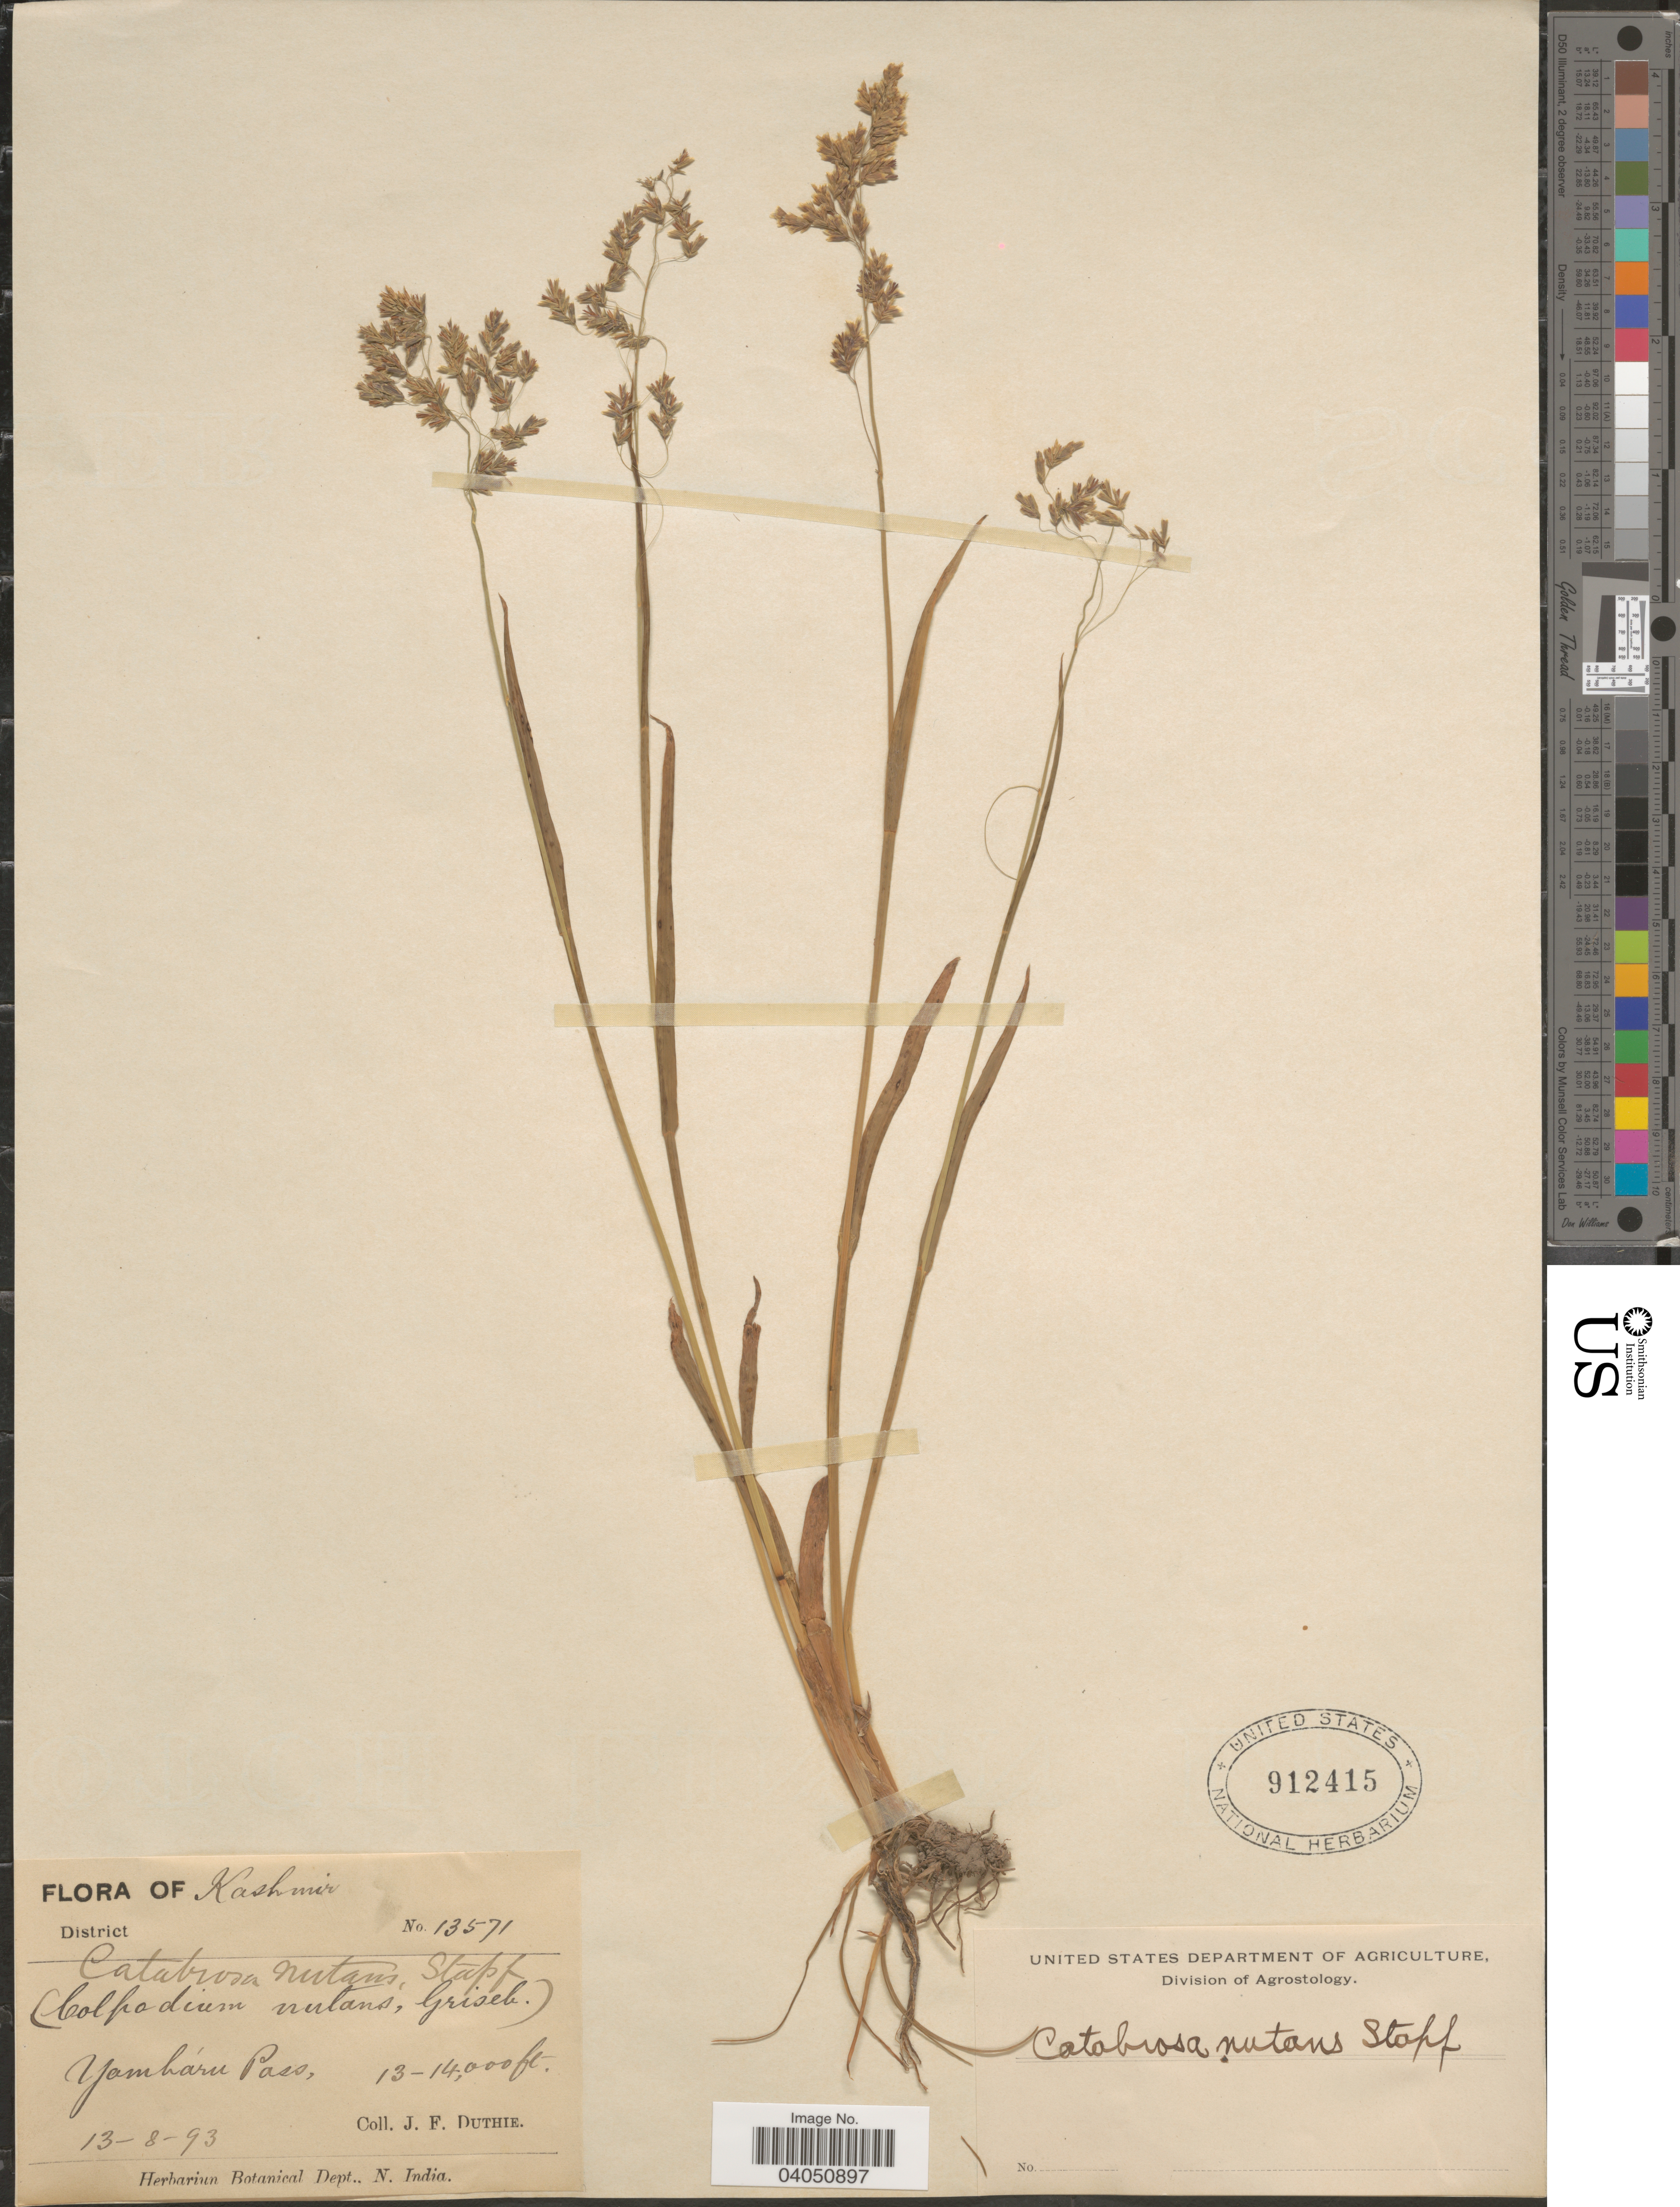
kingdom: Plantae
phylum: Tracheophyta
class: Liliopsida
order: Poales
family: Poaceae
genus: Hyalopoa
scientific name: Hyalopoa nutans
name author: (Griseb.) Tzvelev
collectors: J. F. Duthie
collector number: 13571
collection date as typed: Transcribed d/m/y: 13/8/93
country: India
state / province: Jammu and Kashmir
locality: Kashmir. Yamháru Pass.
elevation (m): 3962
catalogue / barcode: US 912415